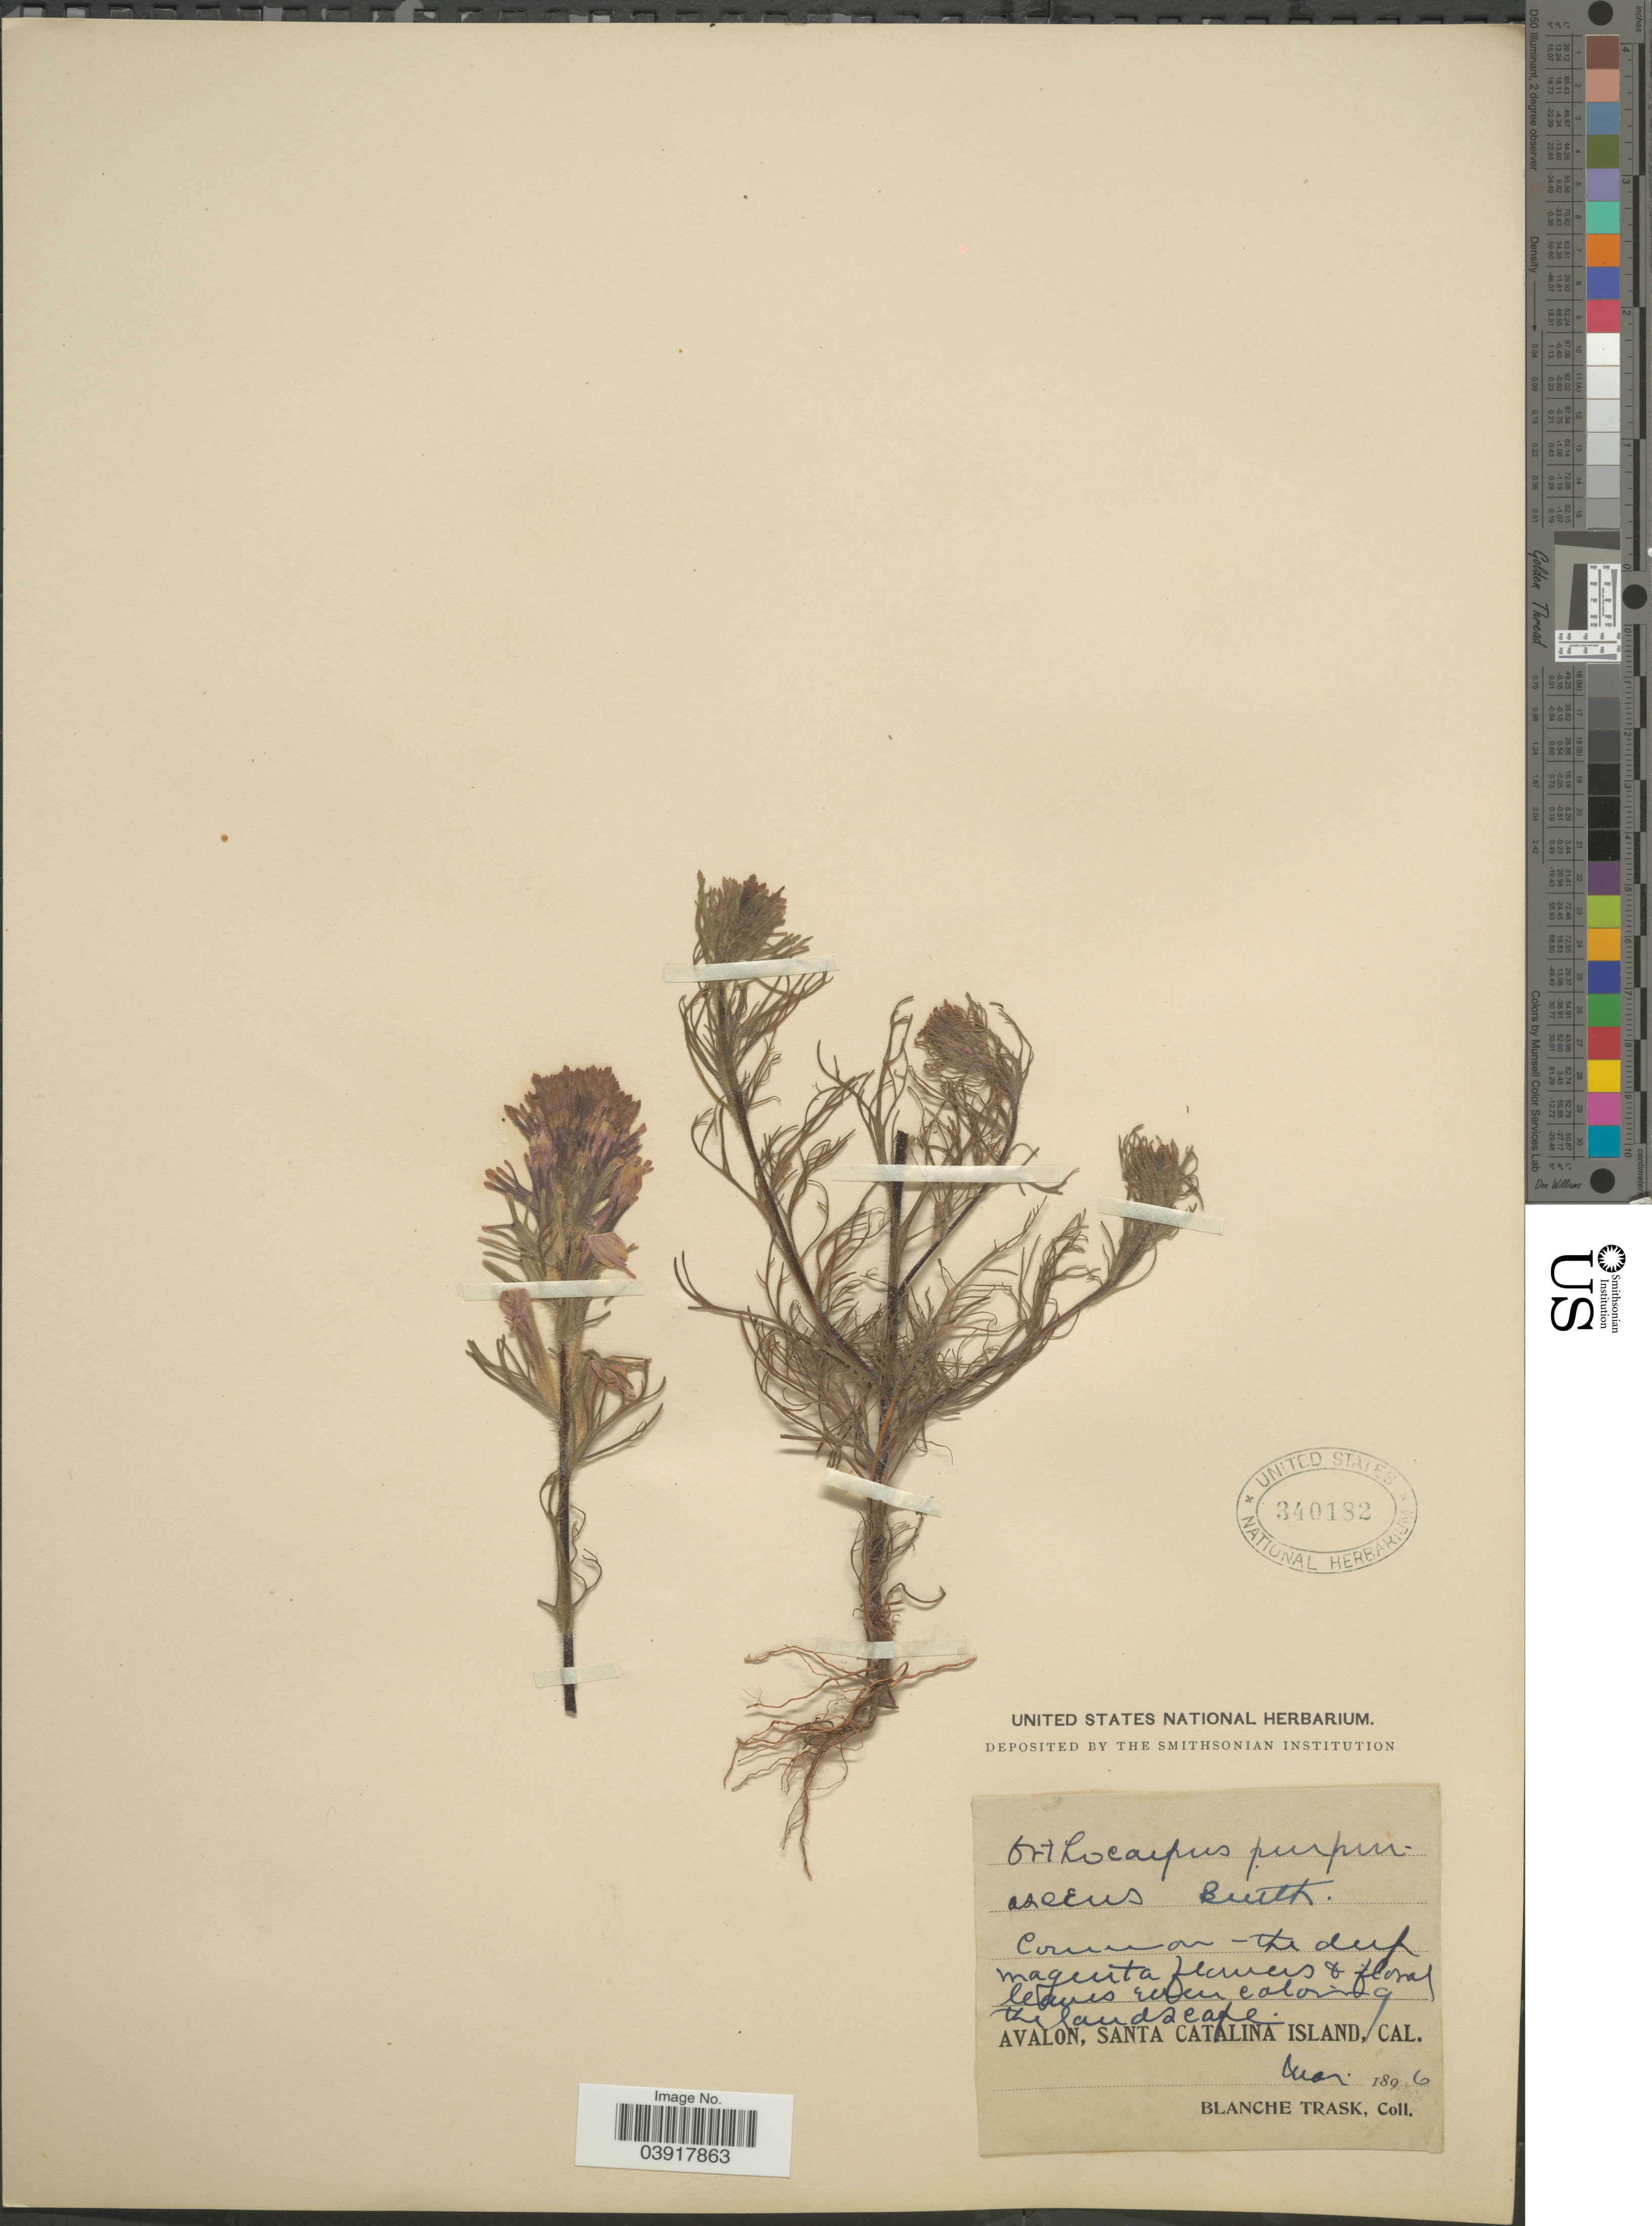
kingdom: Plantae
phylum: Tracheophyta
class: Magnoliopsida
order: Lamiales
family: Orobanchaceae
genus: Orthocarpus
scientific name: Orthocarpus purpurascens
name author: Benth.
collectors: B. Trask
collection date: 1896-03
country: United States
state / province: California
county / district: Los Angeles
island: Santa Catalina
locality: Avalon, Santa Catalina Island.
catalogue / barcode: US 340182